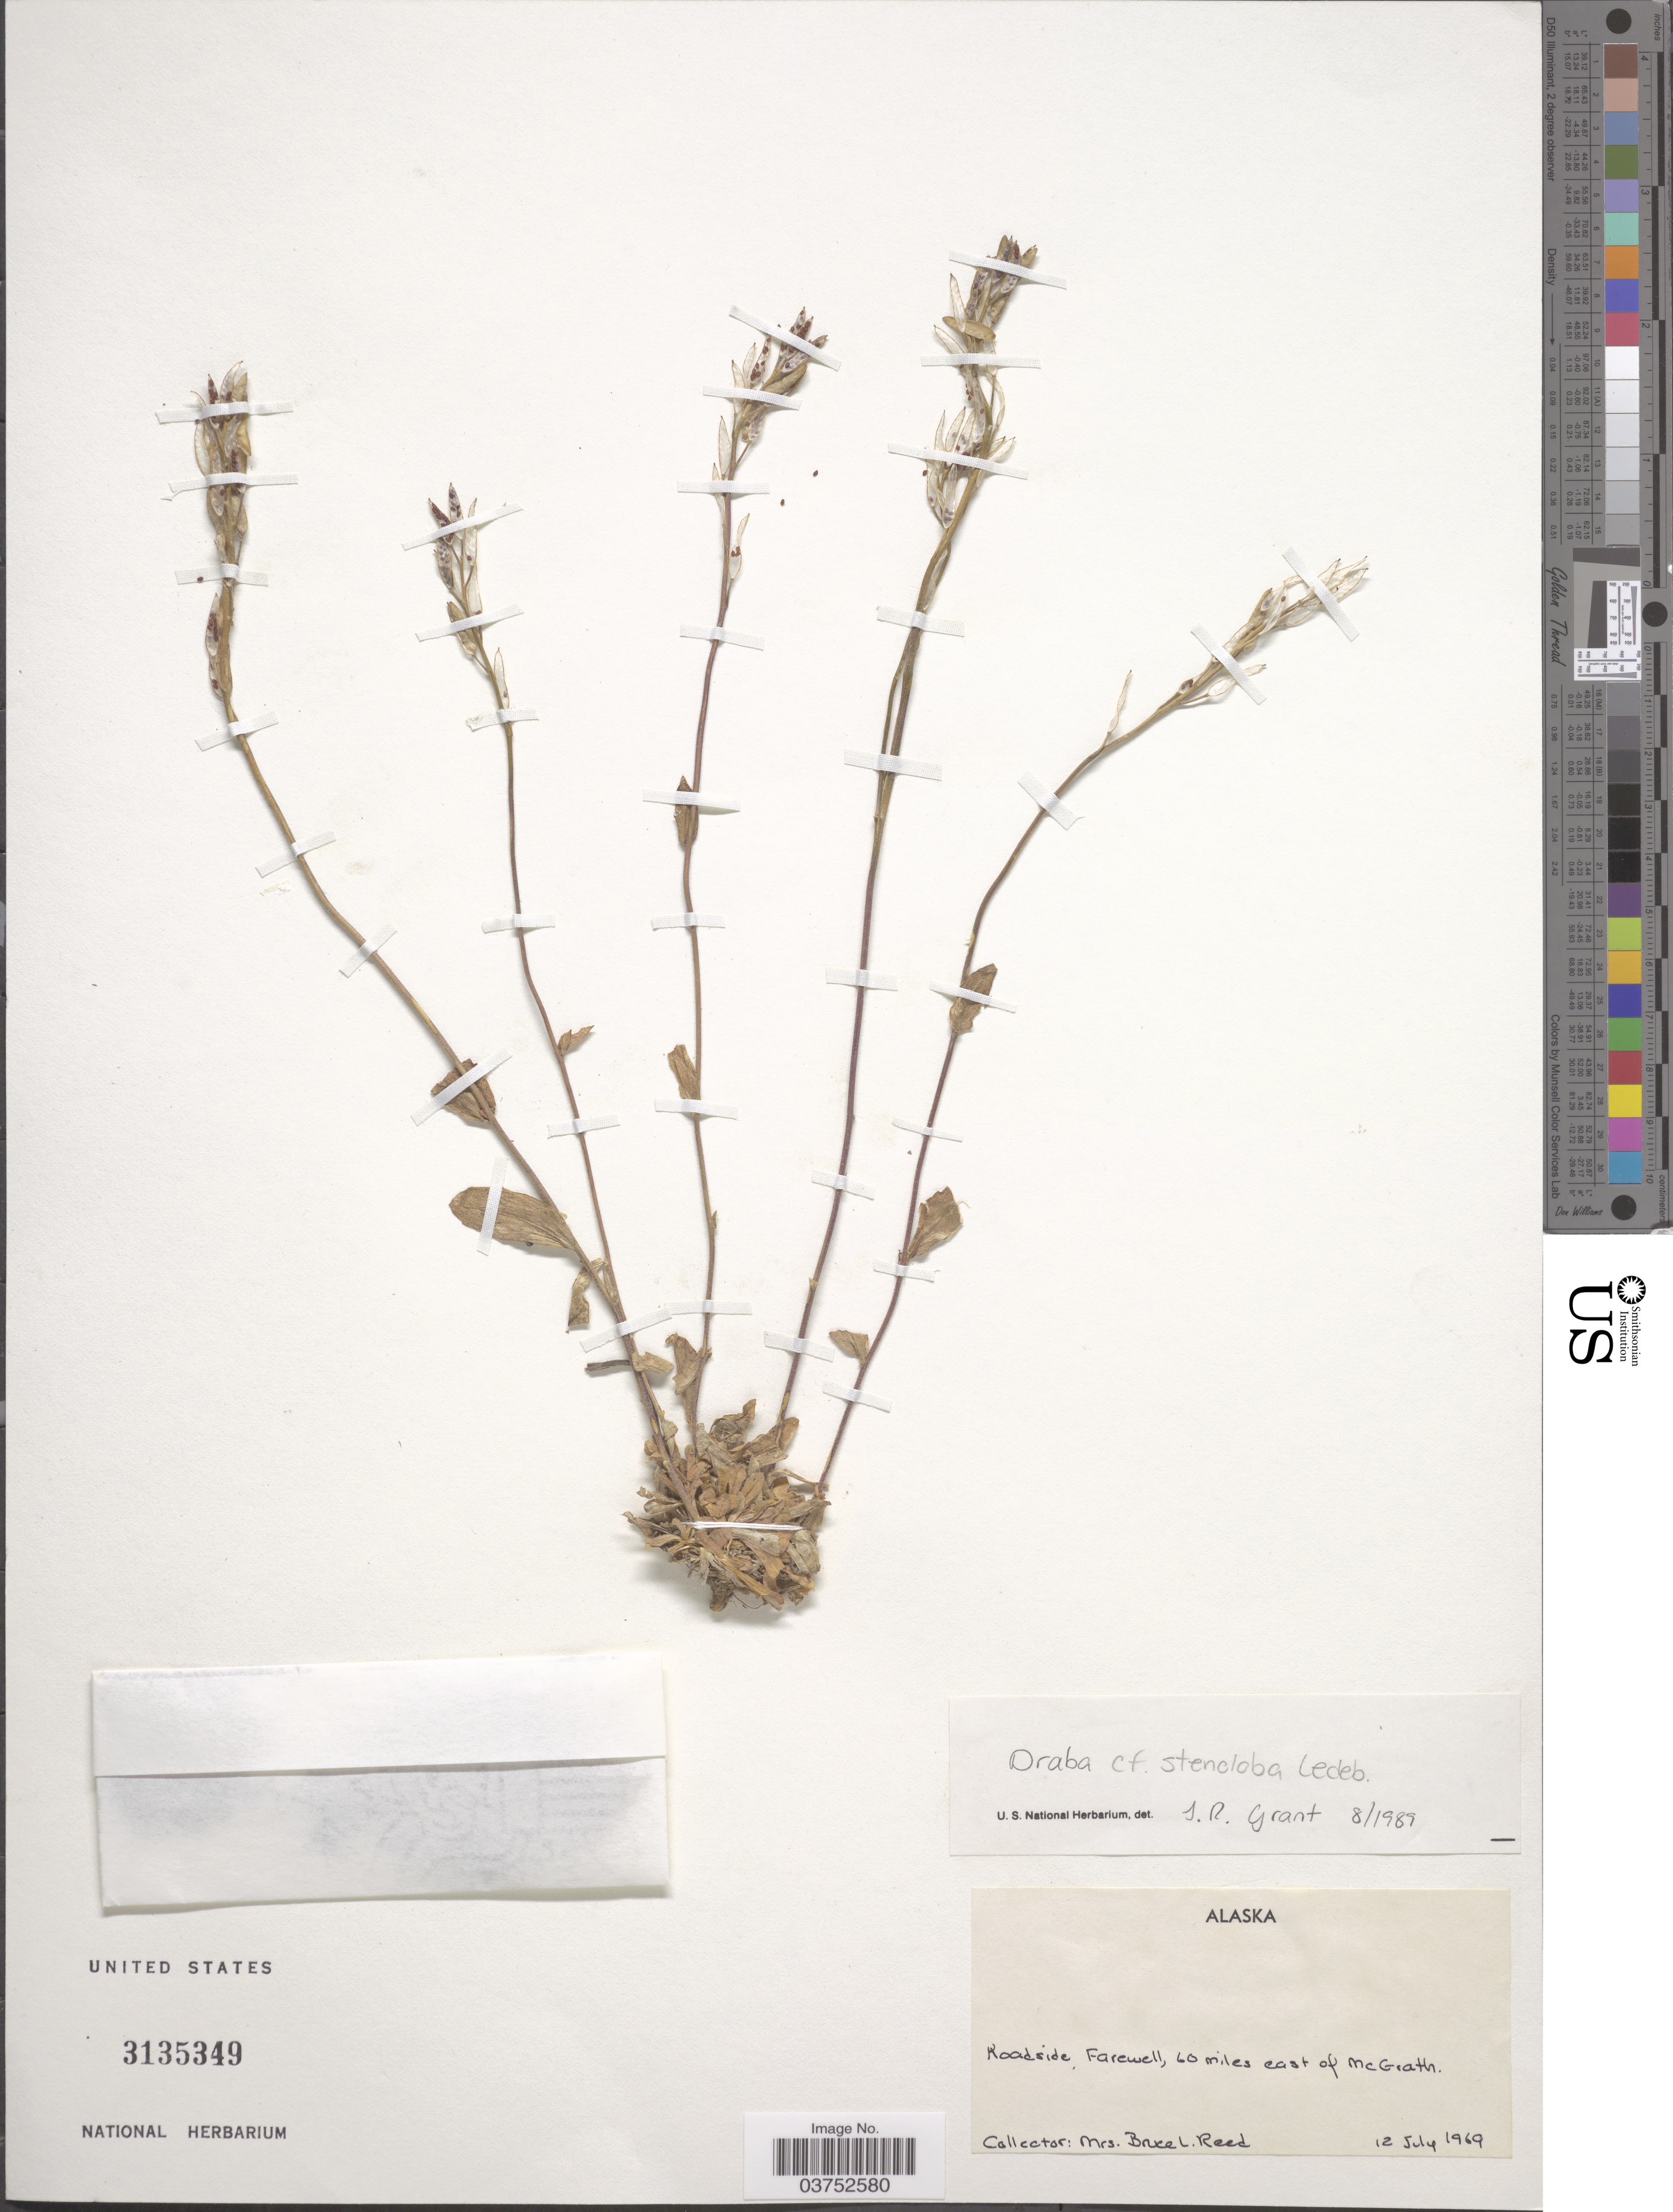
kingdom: Plantae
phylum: Tracheophyta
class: Magnoliopsida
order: Brassicales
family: Brassicaceae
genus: Draba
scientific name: Draba stenoloba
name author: Ledeb.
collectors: B. Reed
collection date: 1969-07-12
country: United States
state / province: Alaska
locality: Roadside, Farewell, 60 miles east of McGrath.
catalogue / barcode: US 3135349